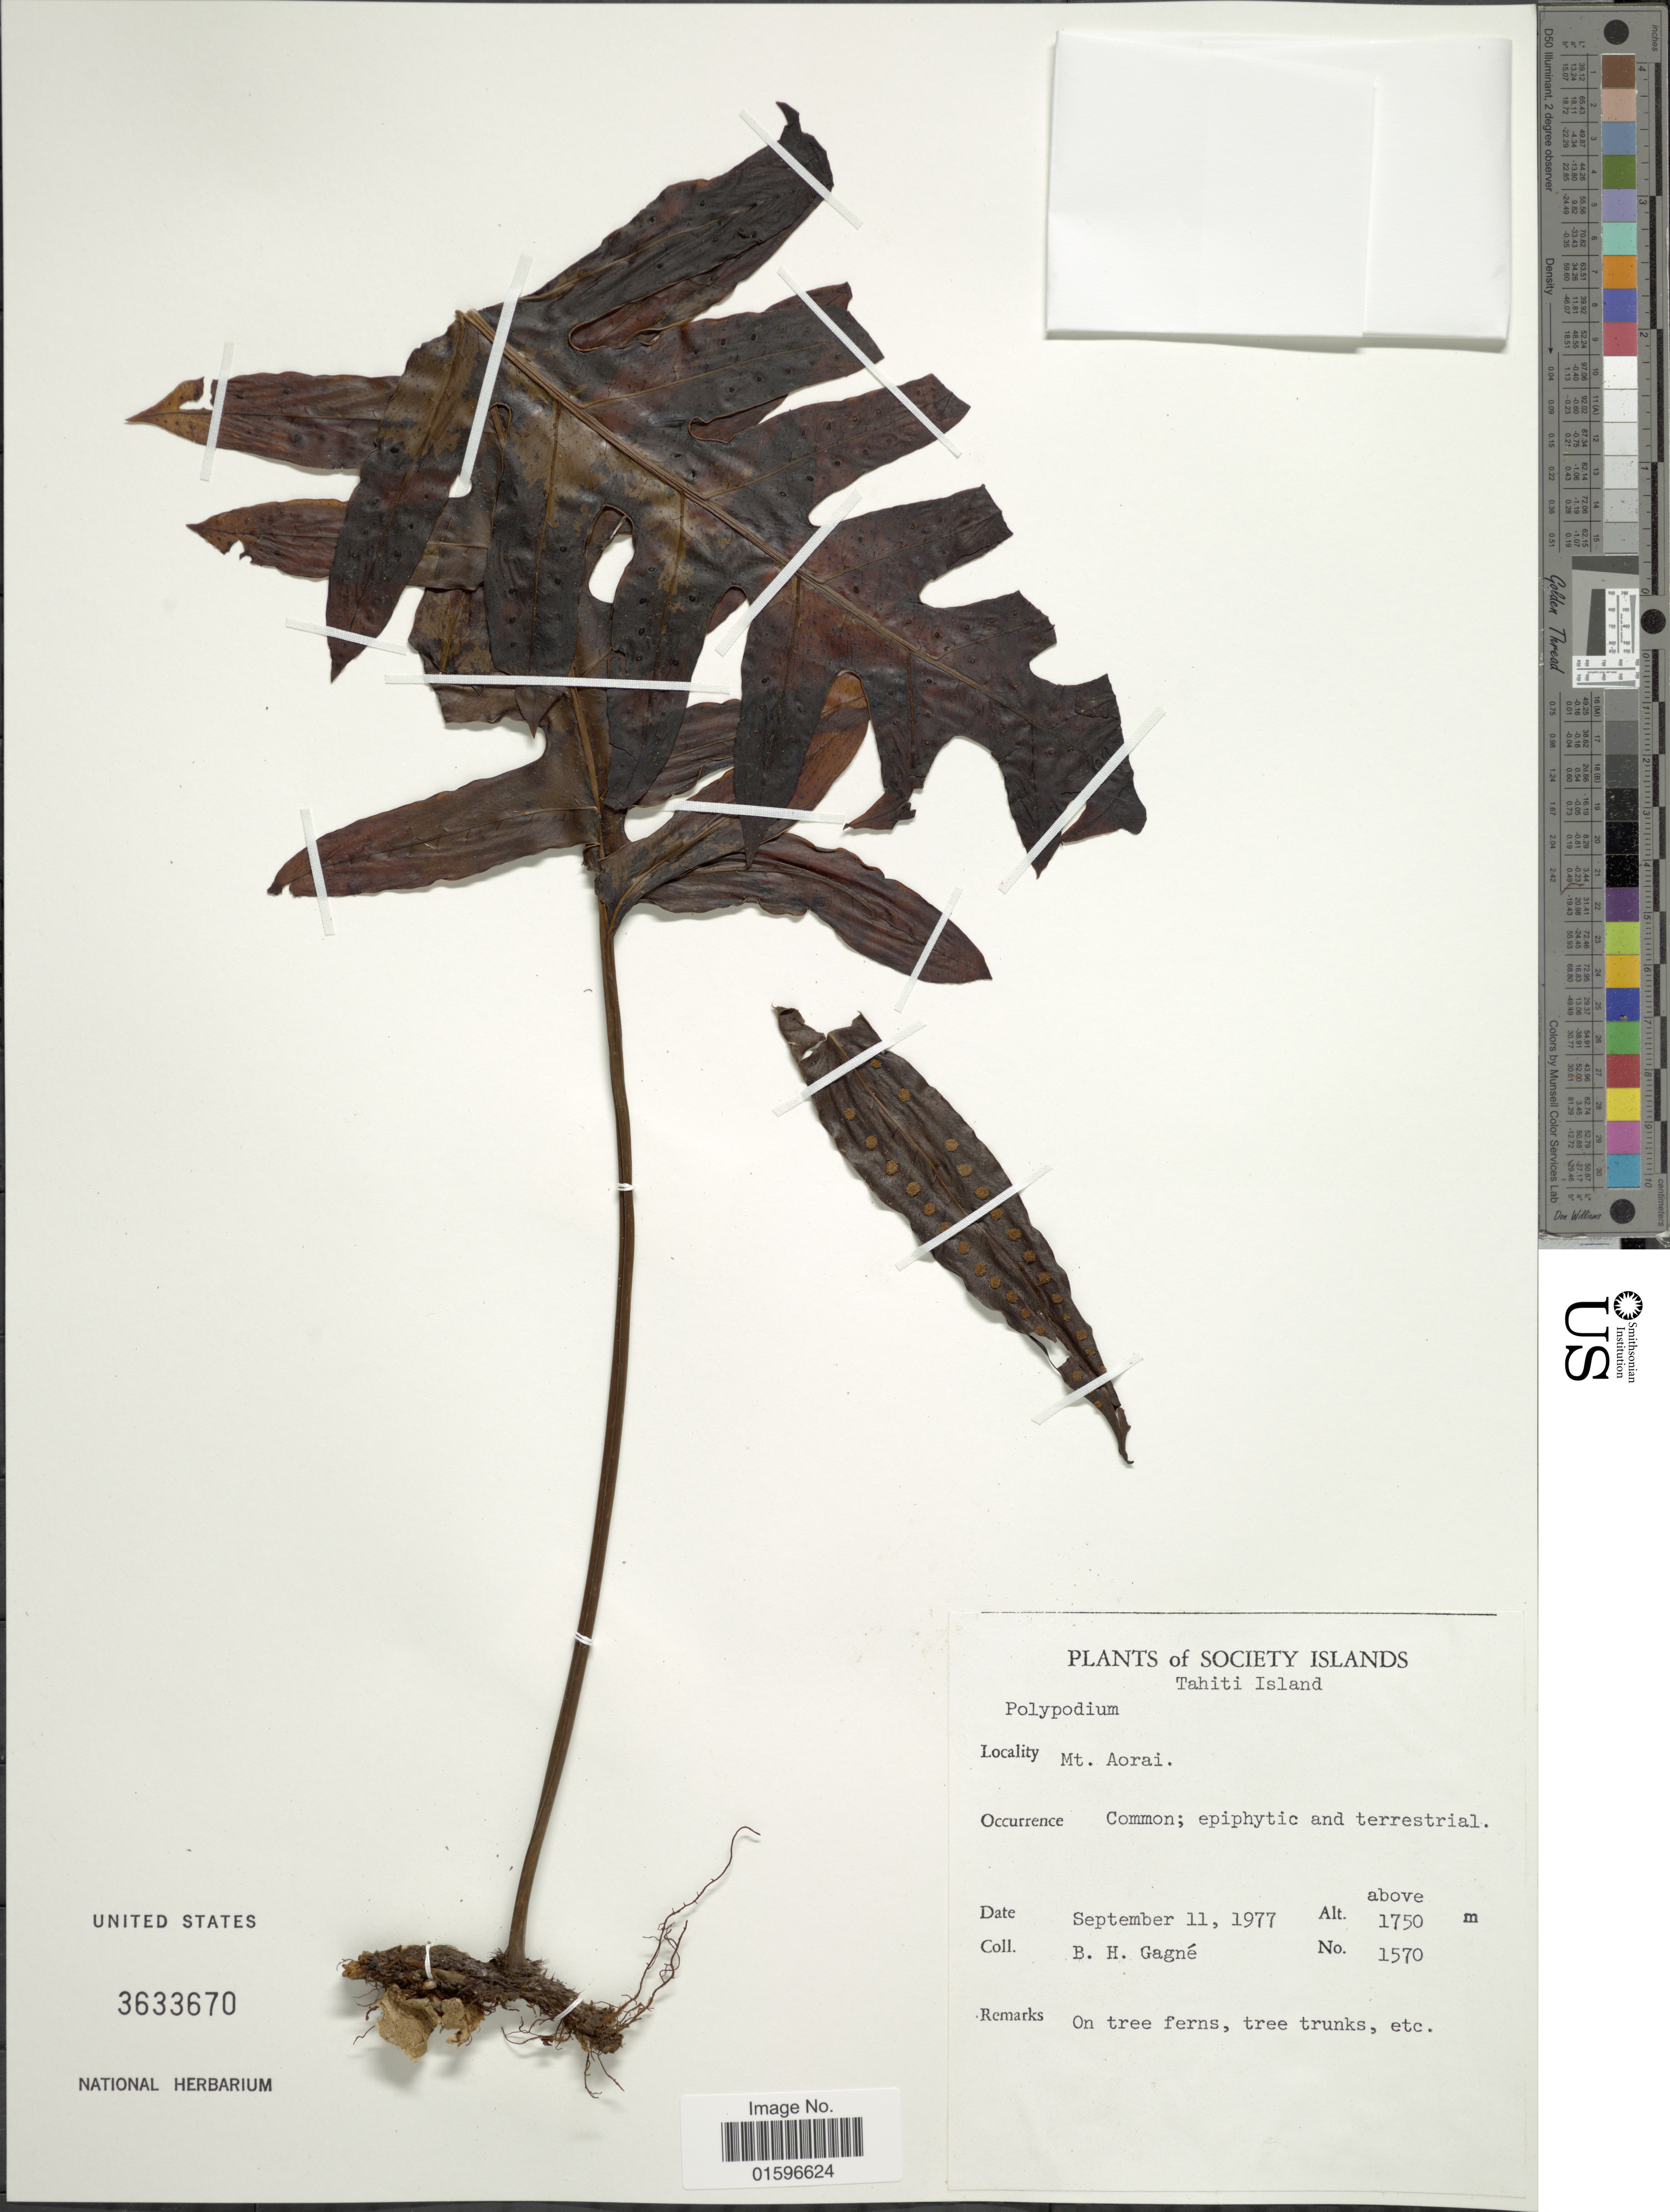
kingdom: Plantae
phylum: Tracheophyta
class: Polypodiopsida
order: Polypodiales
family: Polypodiaceae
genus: Microsorum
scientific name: Microsorum parksii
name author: (Copel.) Copel.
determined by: Florence, J.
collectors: B. H. Gagné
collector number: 1570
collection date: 1977-09-11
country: French Polynesia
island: Tahiti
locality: Society Islands, Tahiti Island, Mt. Aorai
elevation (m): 1750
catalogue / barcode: US 3633670